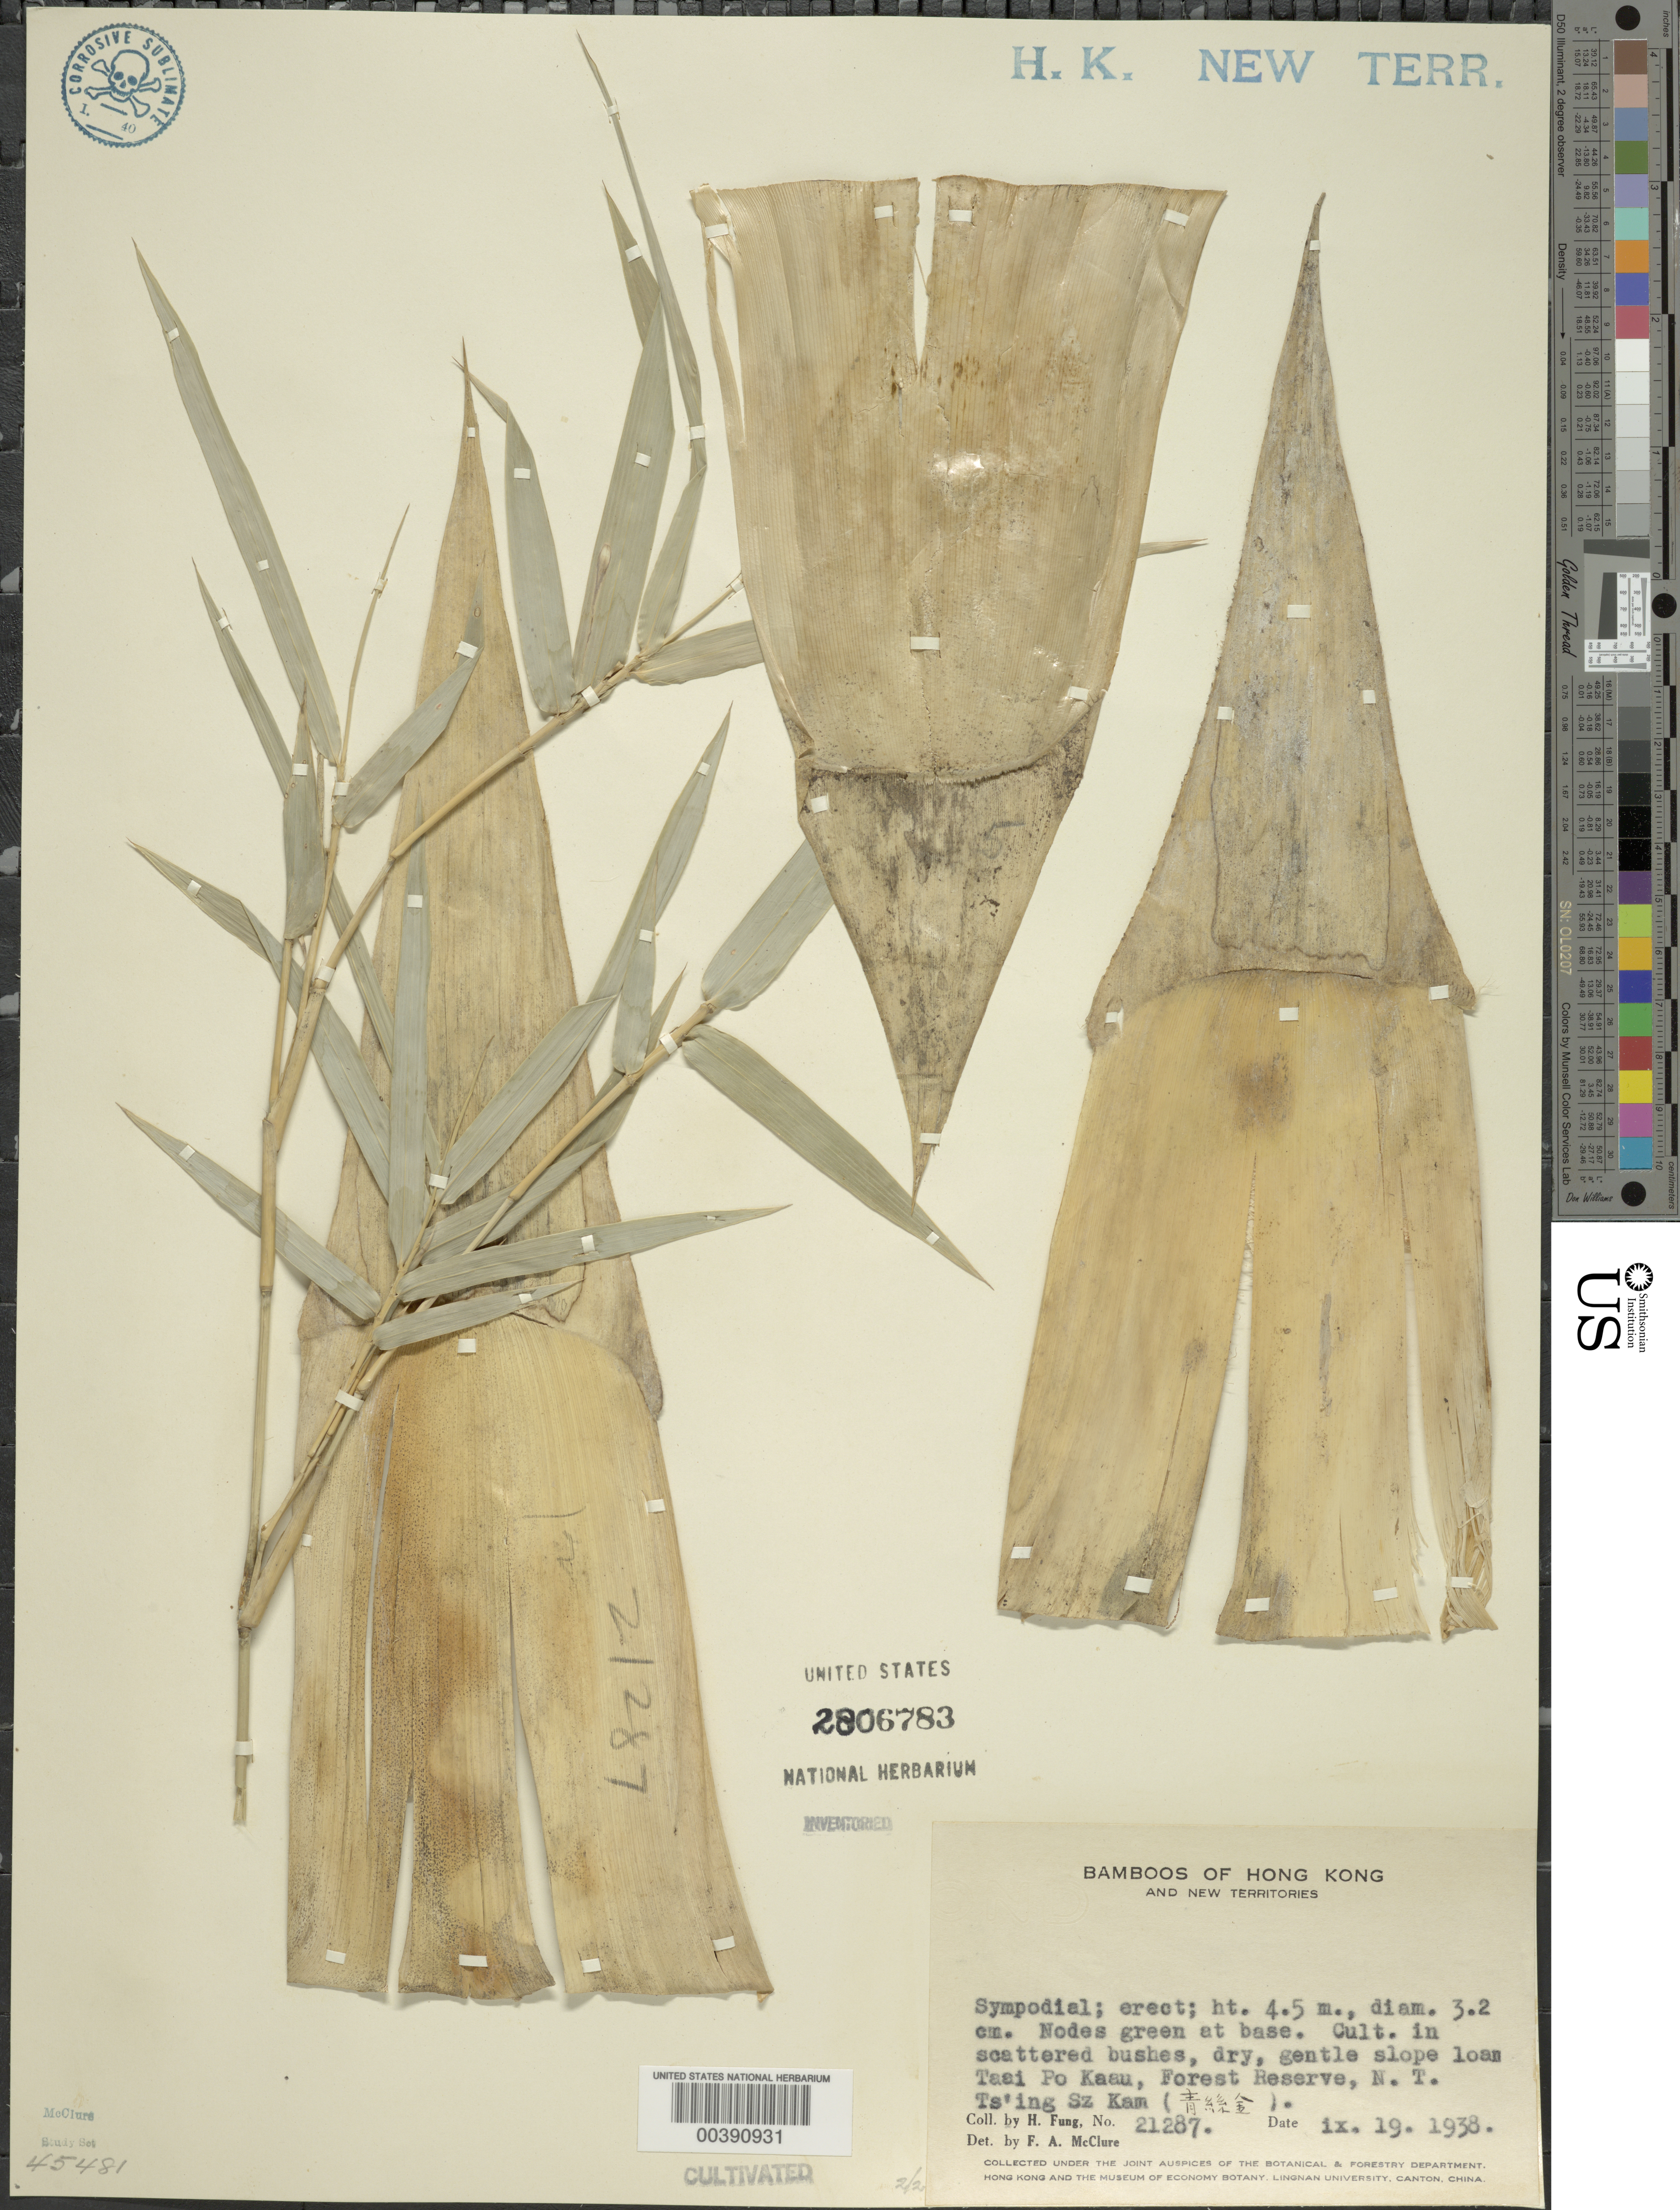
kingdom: Plantae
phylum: Tracheophyta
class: Liliopsida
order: Poales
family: Poaceae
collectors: H. L. Fung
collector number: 21287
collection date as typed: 19 Sep 1938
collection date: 1938-09-19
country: China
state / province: Hong Kong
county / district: New Territories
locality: Forest reserve, taai po kaau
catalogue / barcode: US 2806783